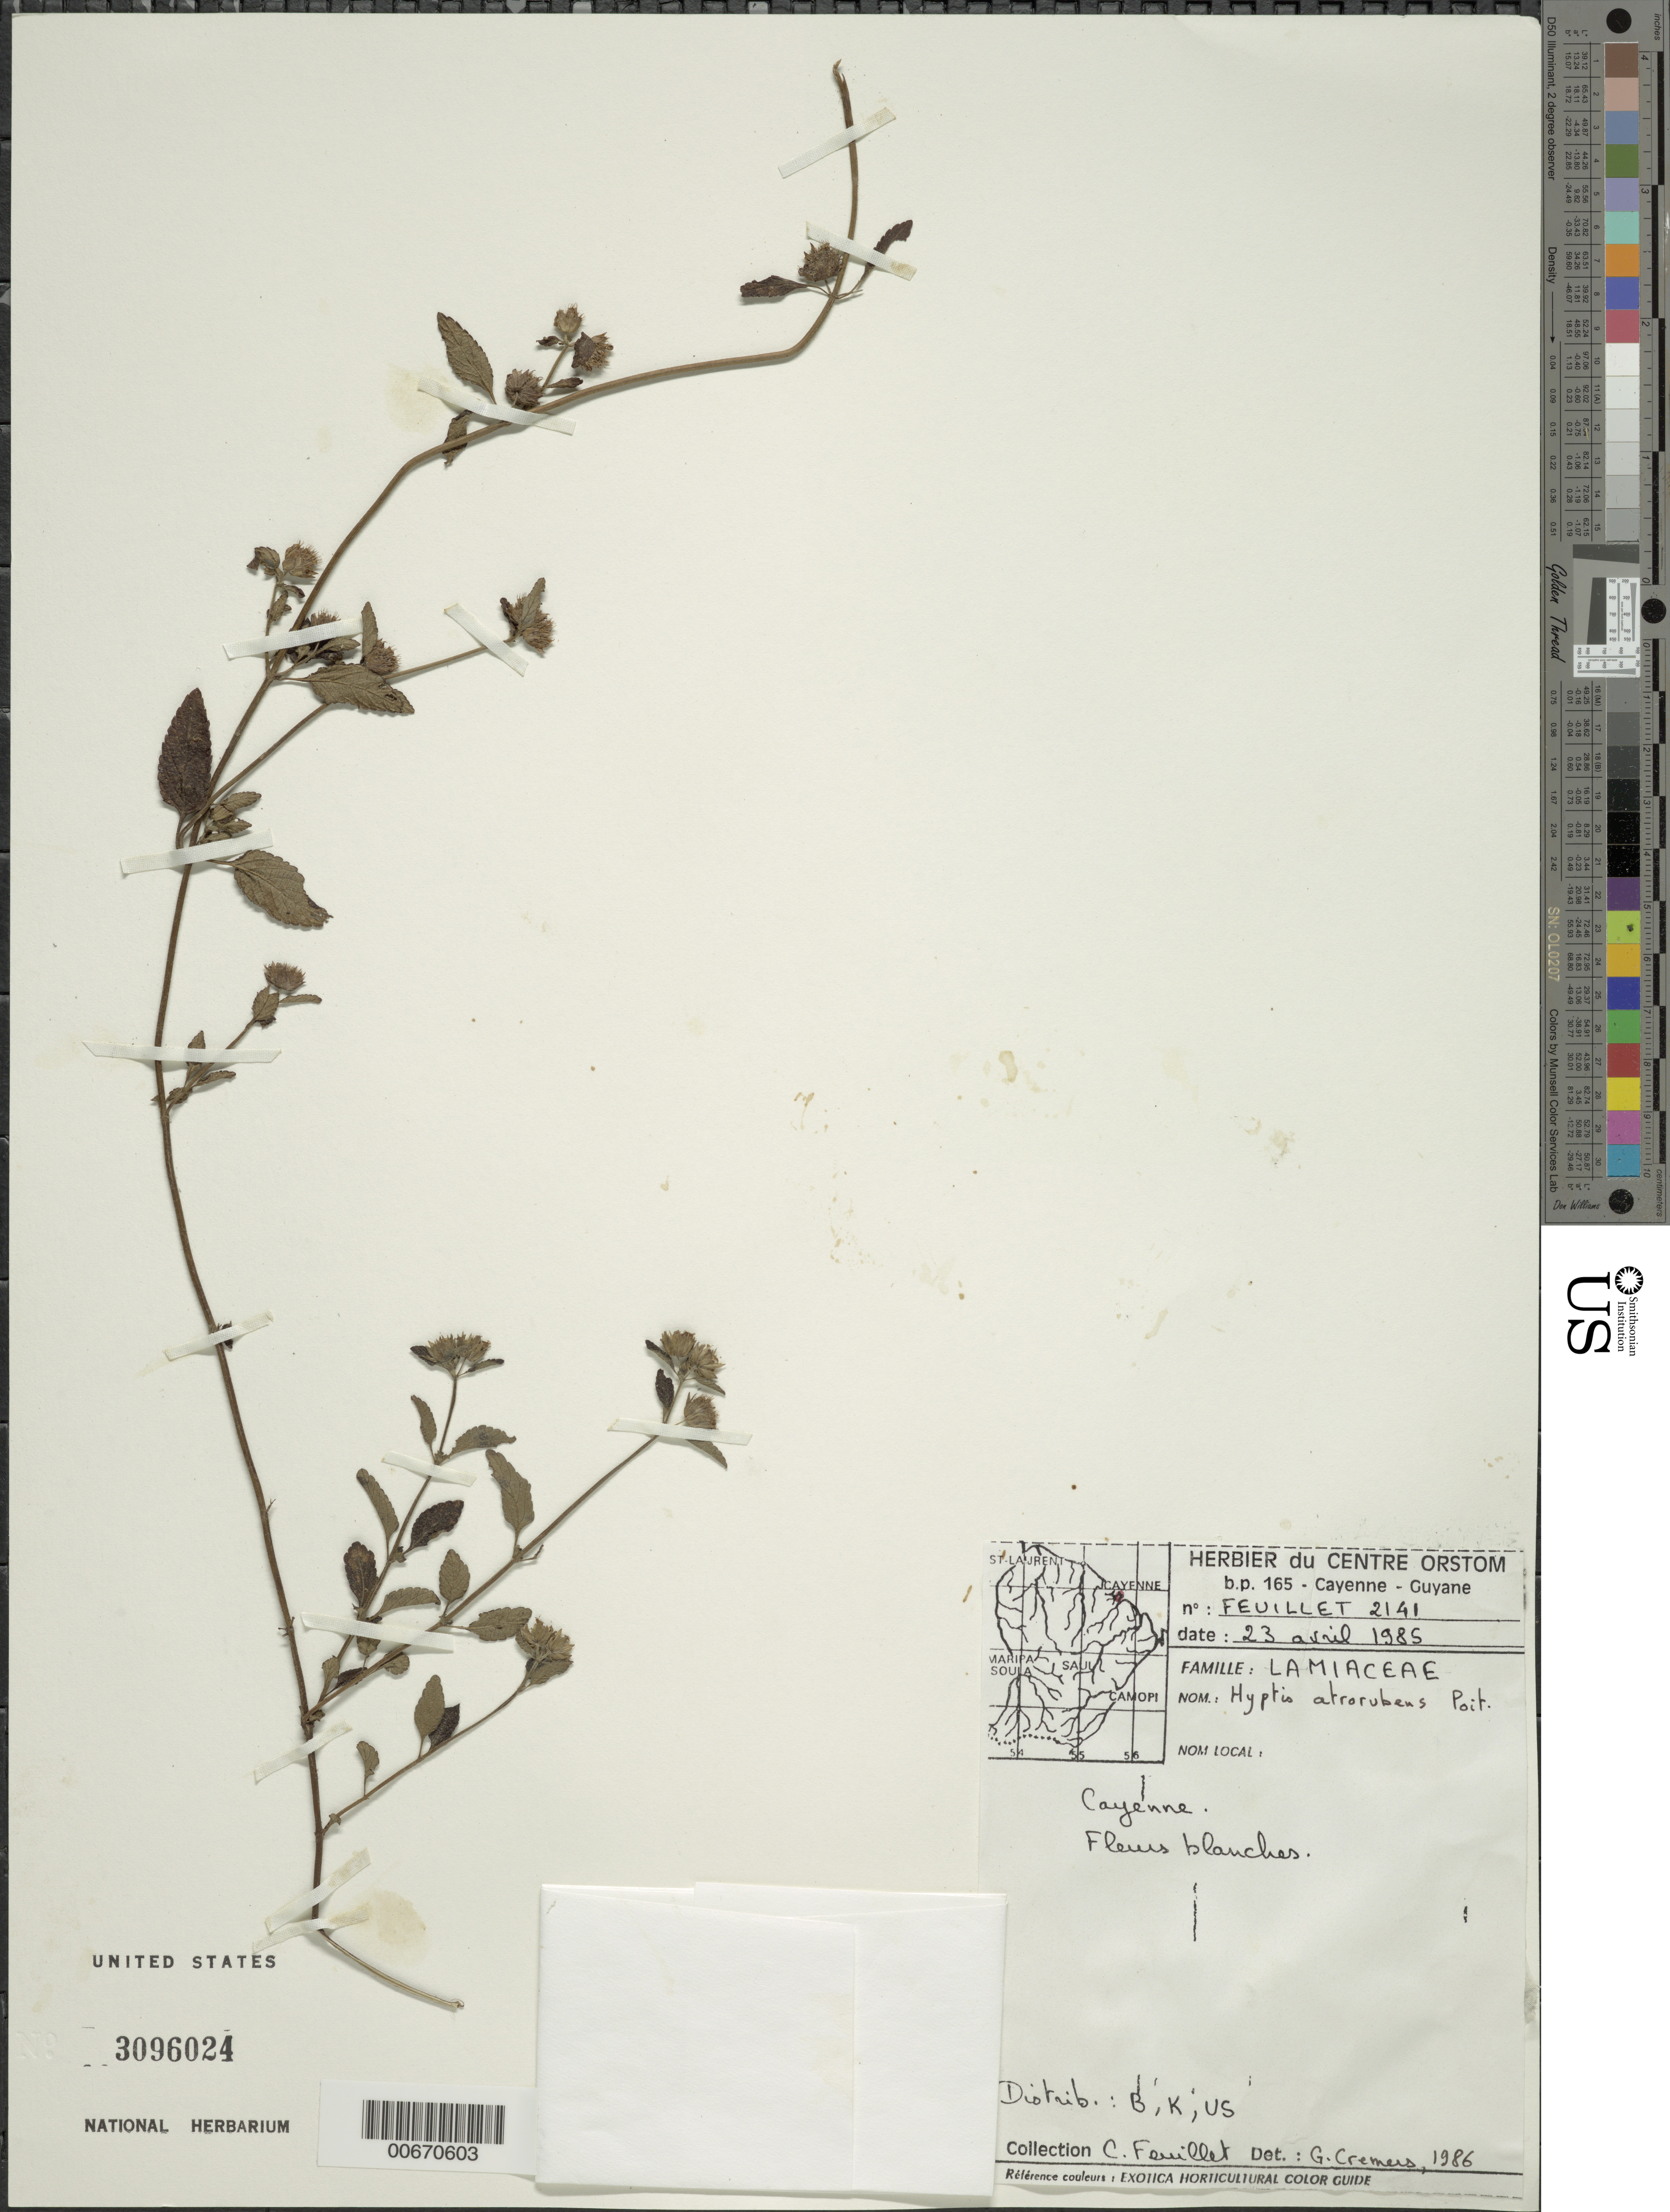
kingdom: Plantae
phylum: Tracheophyta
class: Magnoliopsida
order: Lamiales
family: Lamiaceae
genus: Hyptis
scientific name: Hyptis atrorubens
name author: Poit.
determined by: Cremers, Georges A.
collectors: C. Feuillet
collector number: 2141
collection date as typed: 23 Apr 1985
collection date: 1985-04-23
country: French Guiana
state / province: Cayenne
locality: Cayenne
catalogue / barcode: US 3096024